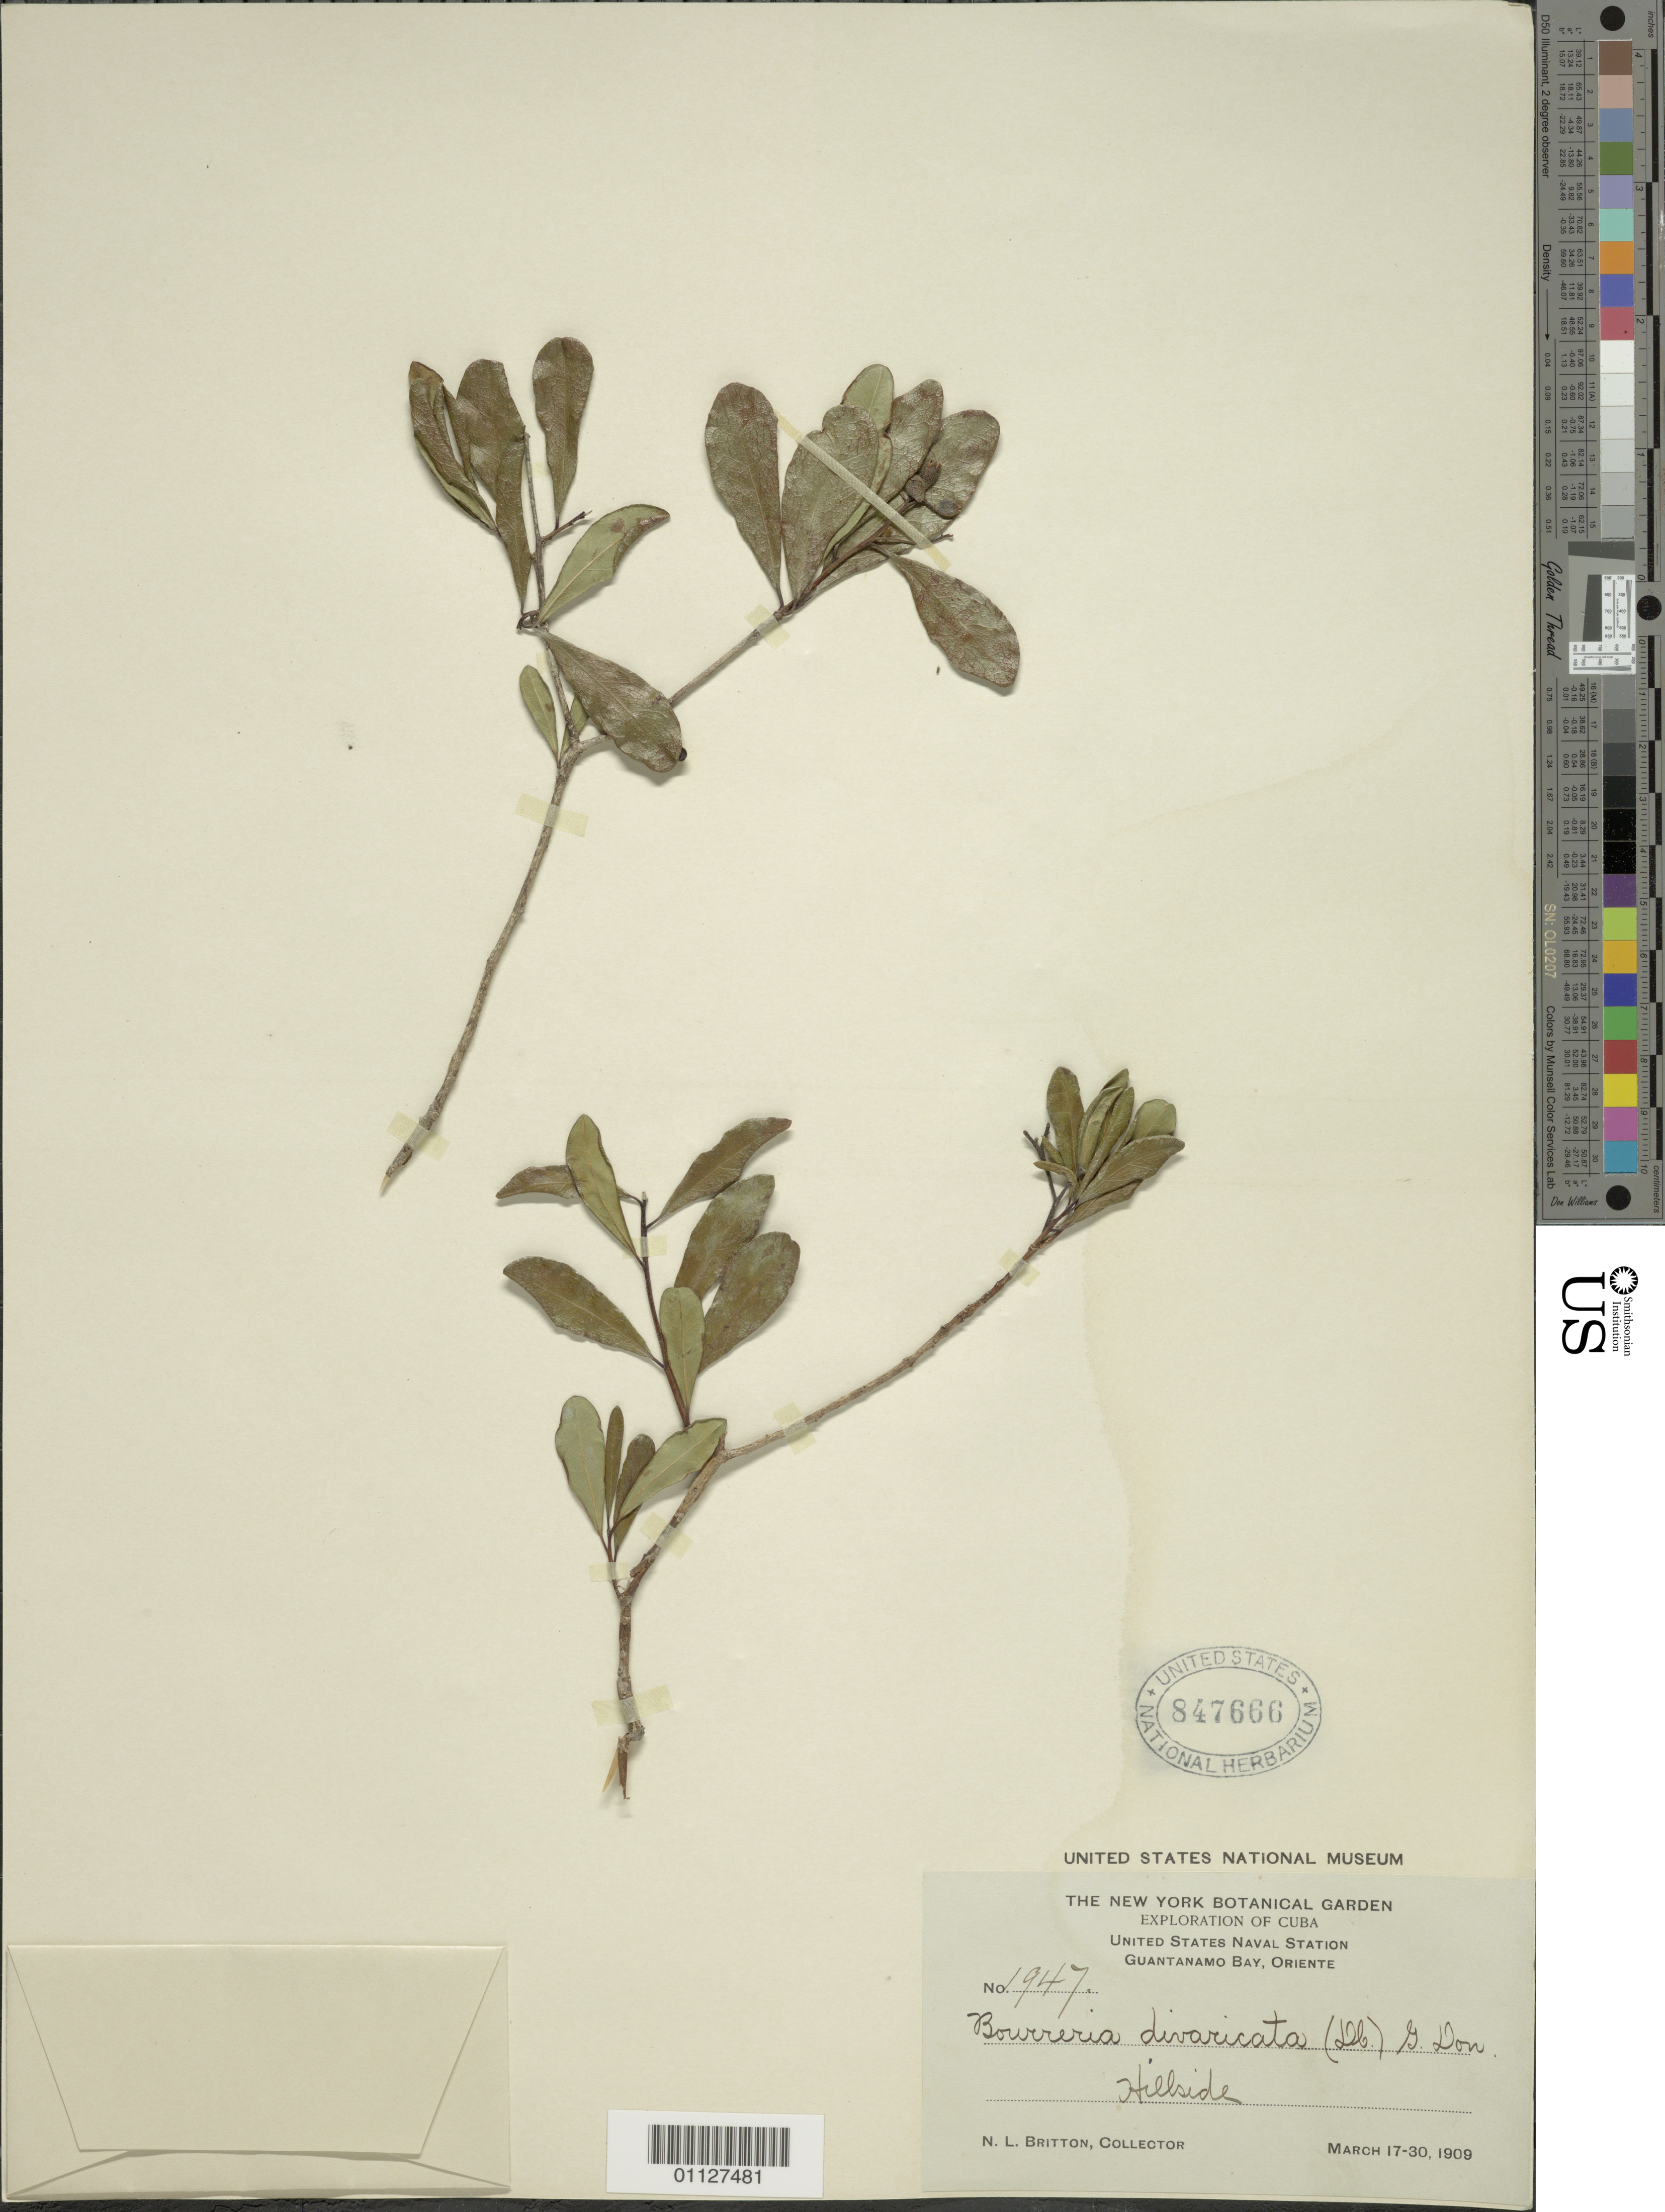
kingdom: Plantae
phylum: Tracheophyta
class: Magnoliopsida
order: Boraginales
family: Ehretiaceae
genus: Bourreria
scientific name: Bourreria divaricata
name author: (DC.) G. Don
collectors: N. Britton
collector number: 1947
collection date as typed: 17 Mar 1909 to 30 Mar 1909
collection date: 1909-03-17/1909-03-30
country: Cuba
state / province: Guantánamo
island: Cuba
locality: Guantánamo Bay, hillside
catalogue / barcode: US 847666